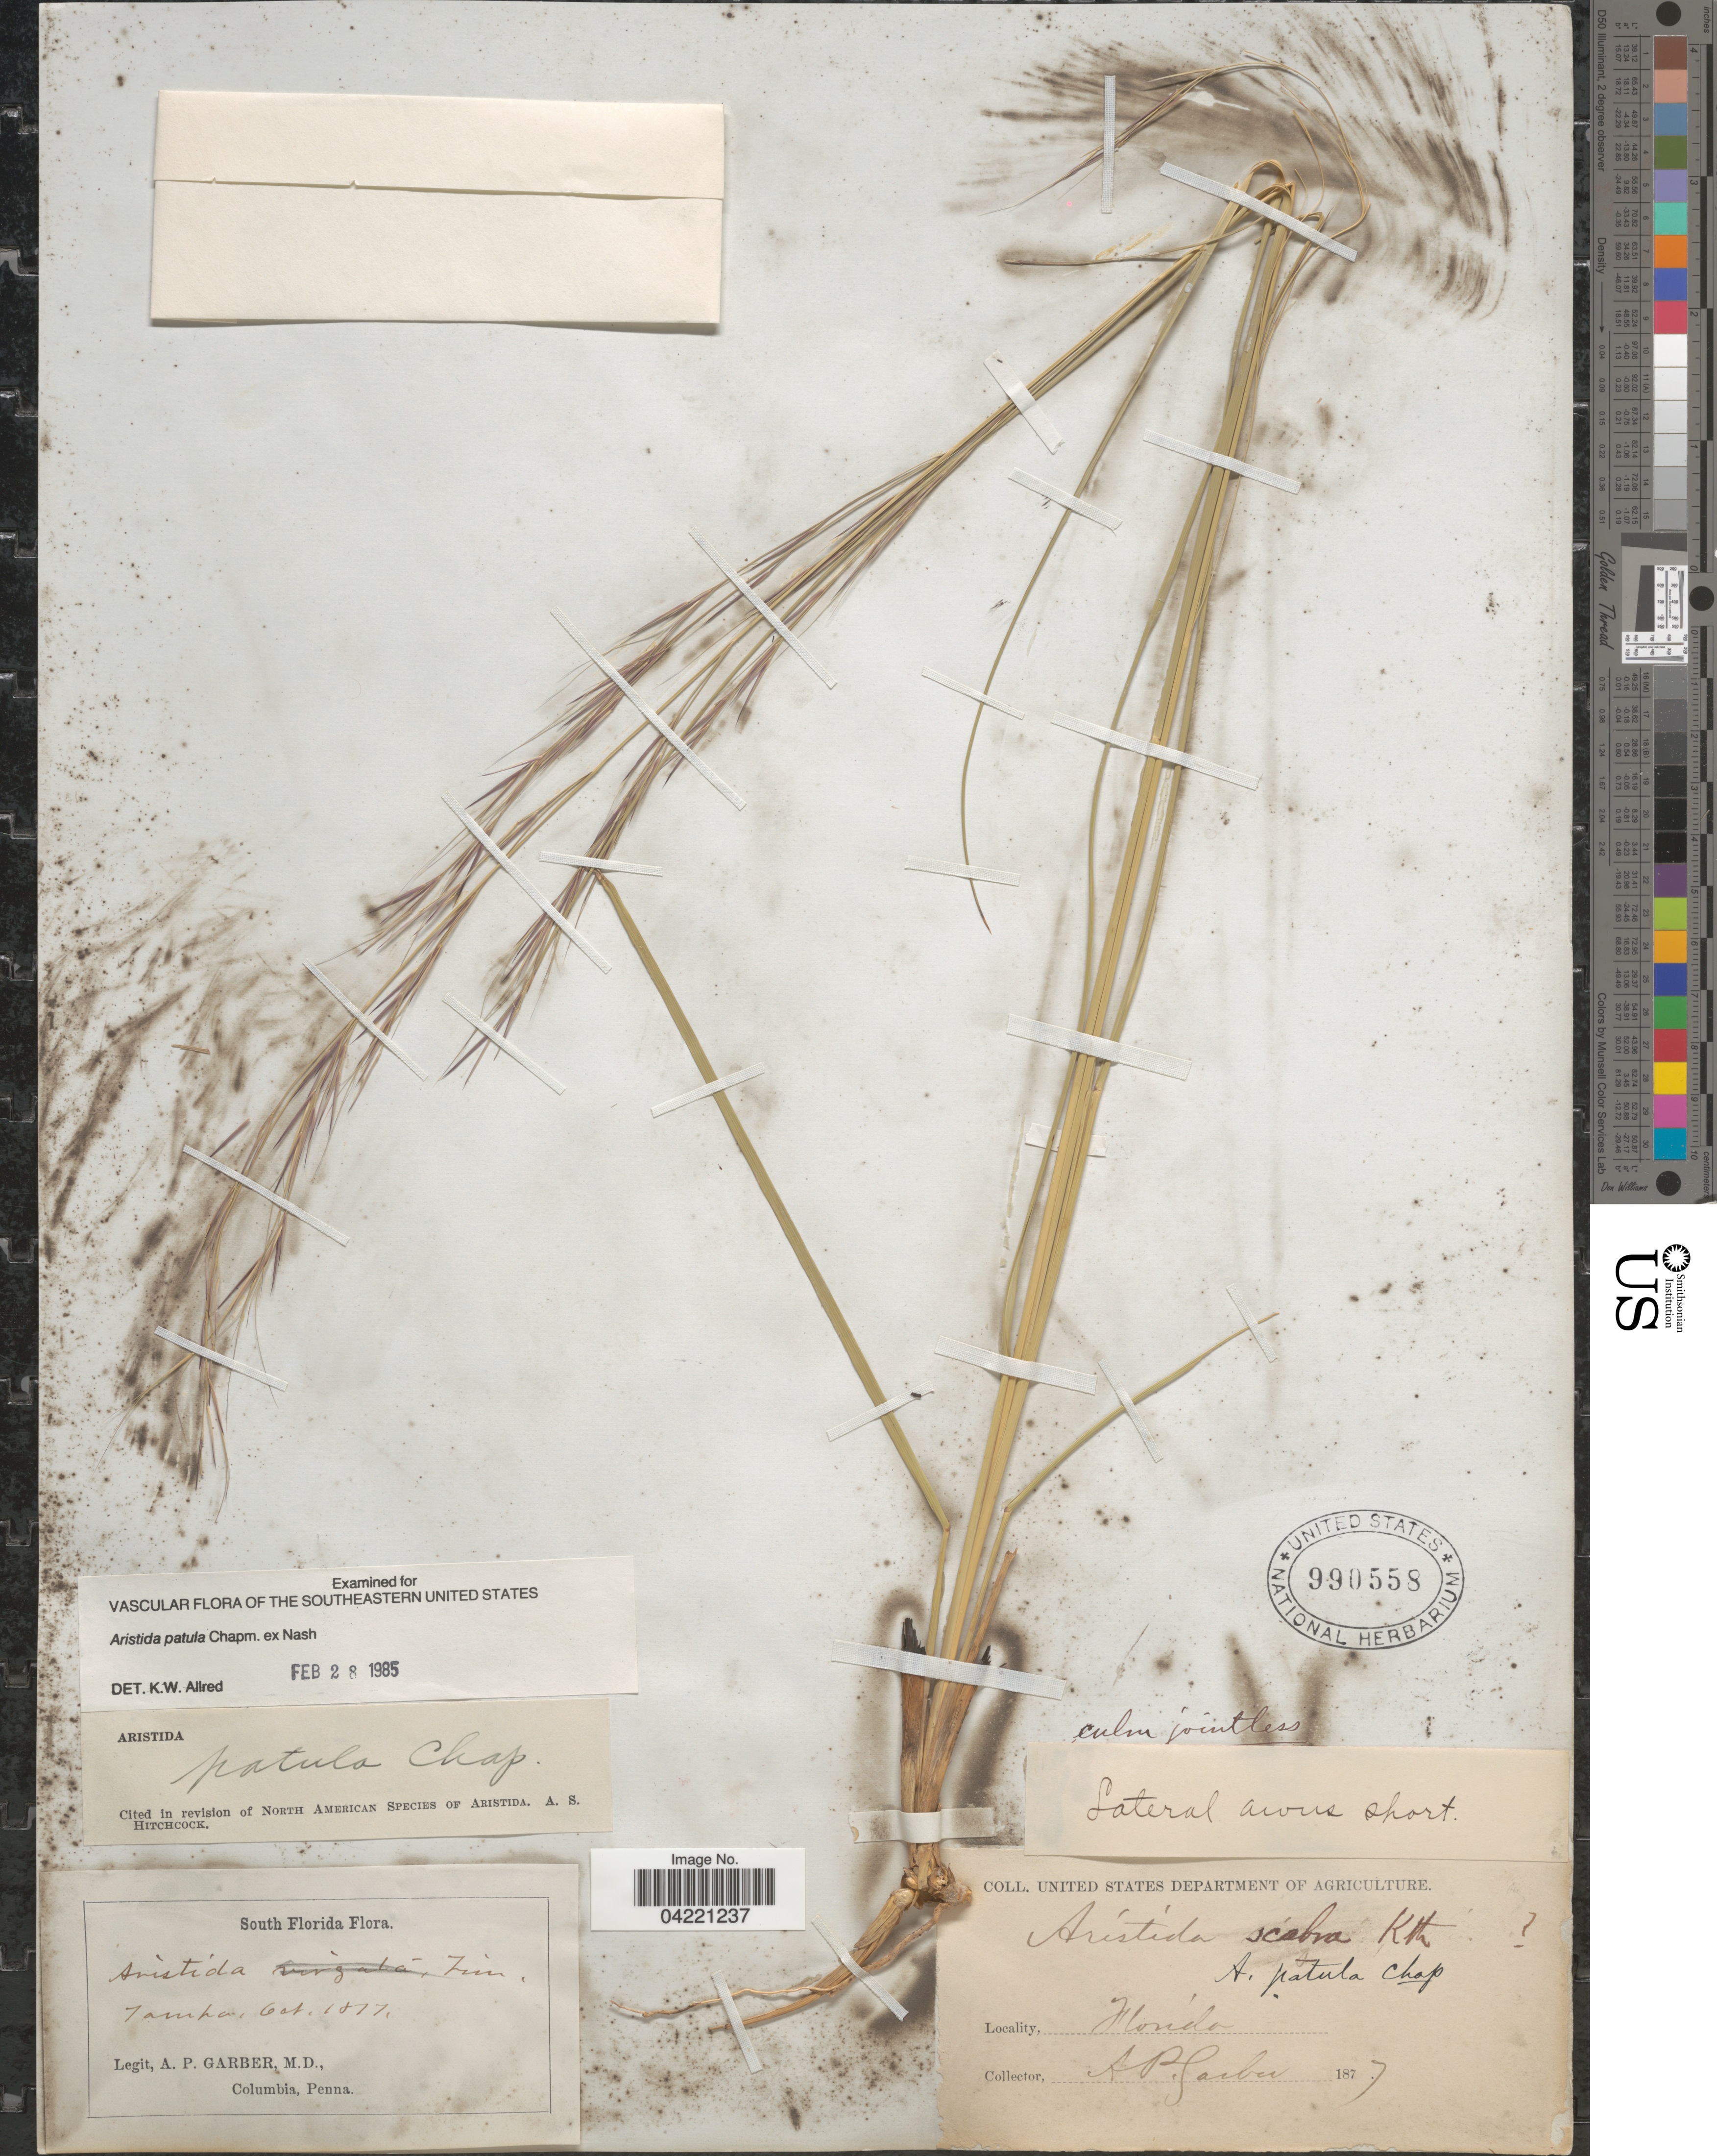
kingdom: Plantae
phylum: Tracheophyta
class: Liliopsida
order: Poales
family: Poaceae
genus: Aristida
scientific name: Aristida patula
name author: Chapm. ex Nash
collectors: A. P. Garber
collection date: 1877-10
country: United States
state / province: Florida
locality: South Florida. Tampa.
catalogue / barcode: US 990558